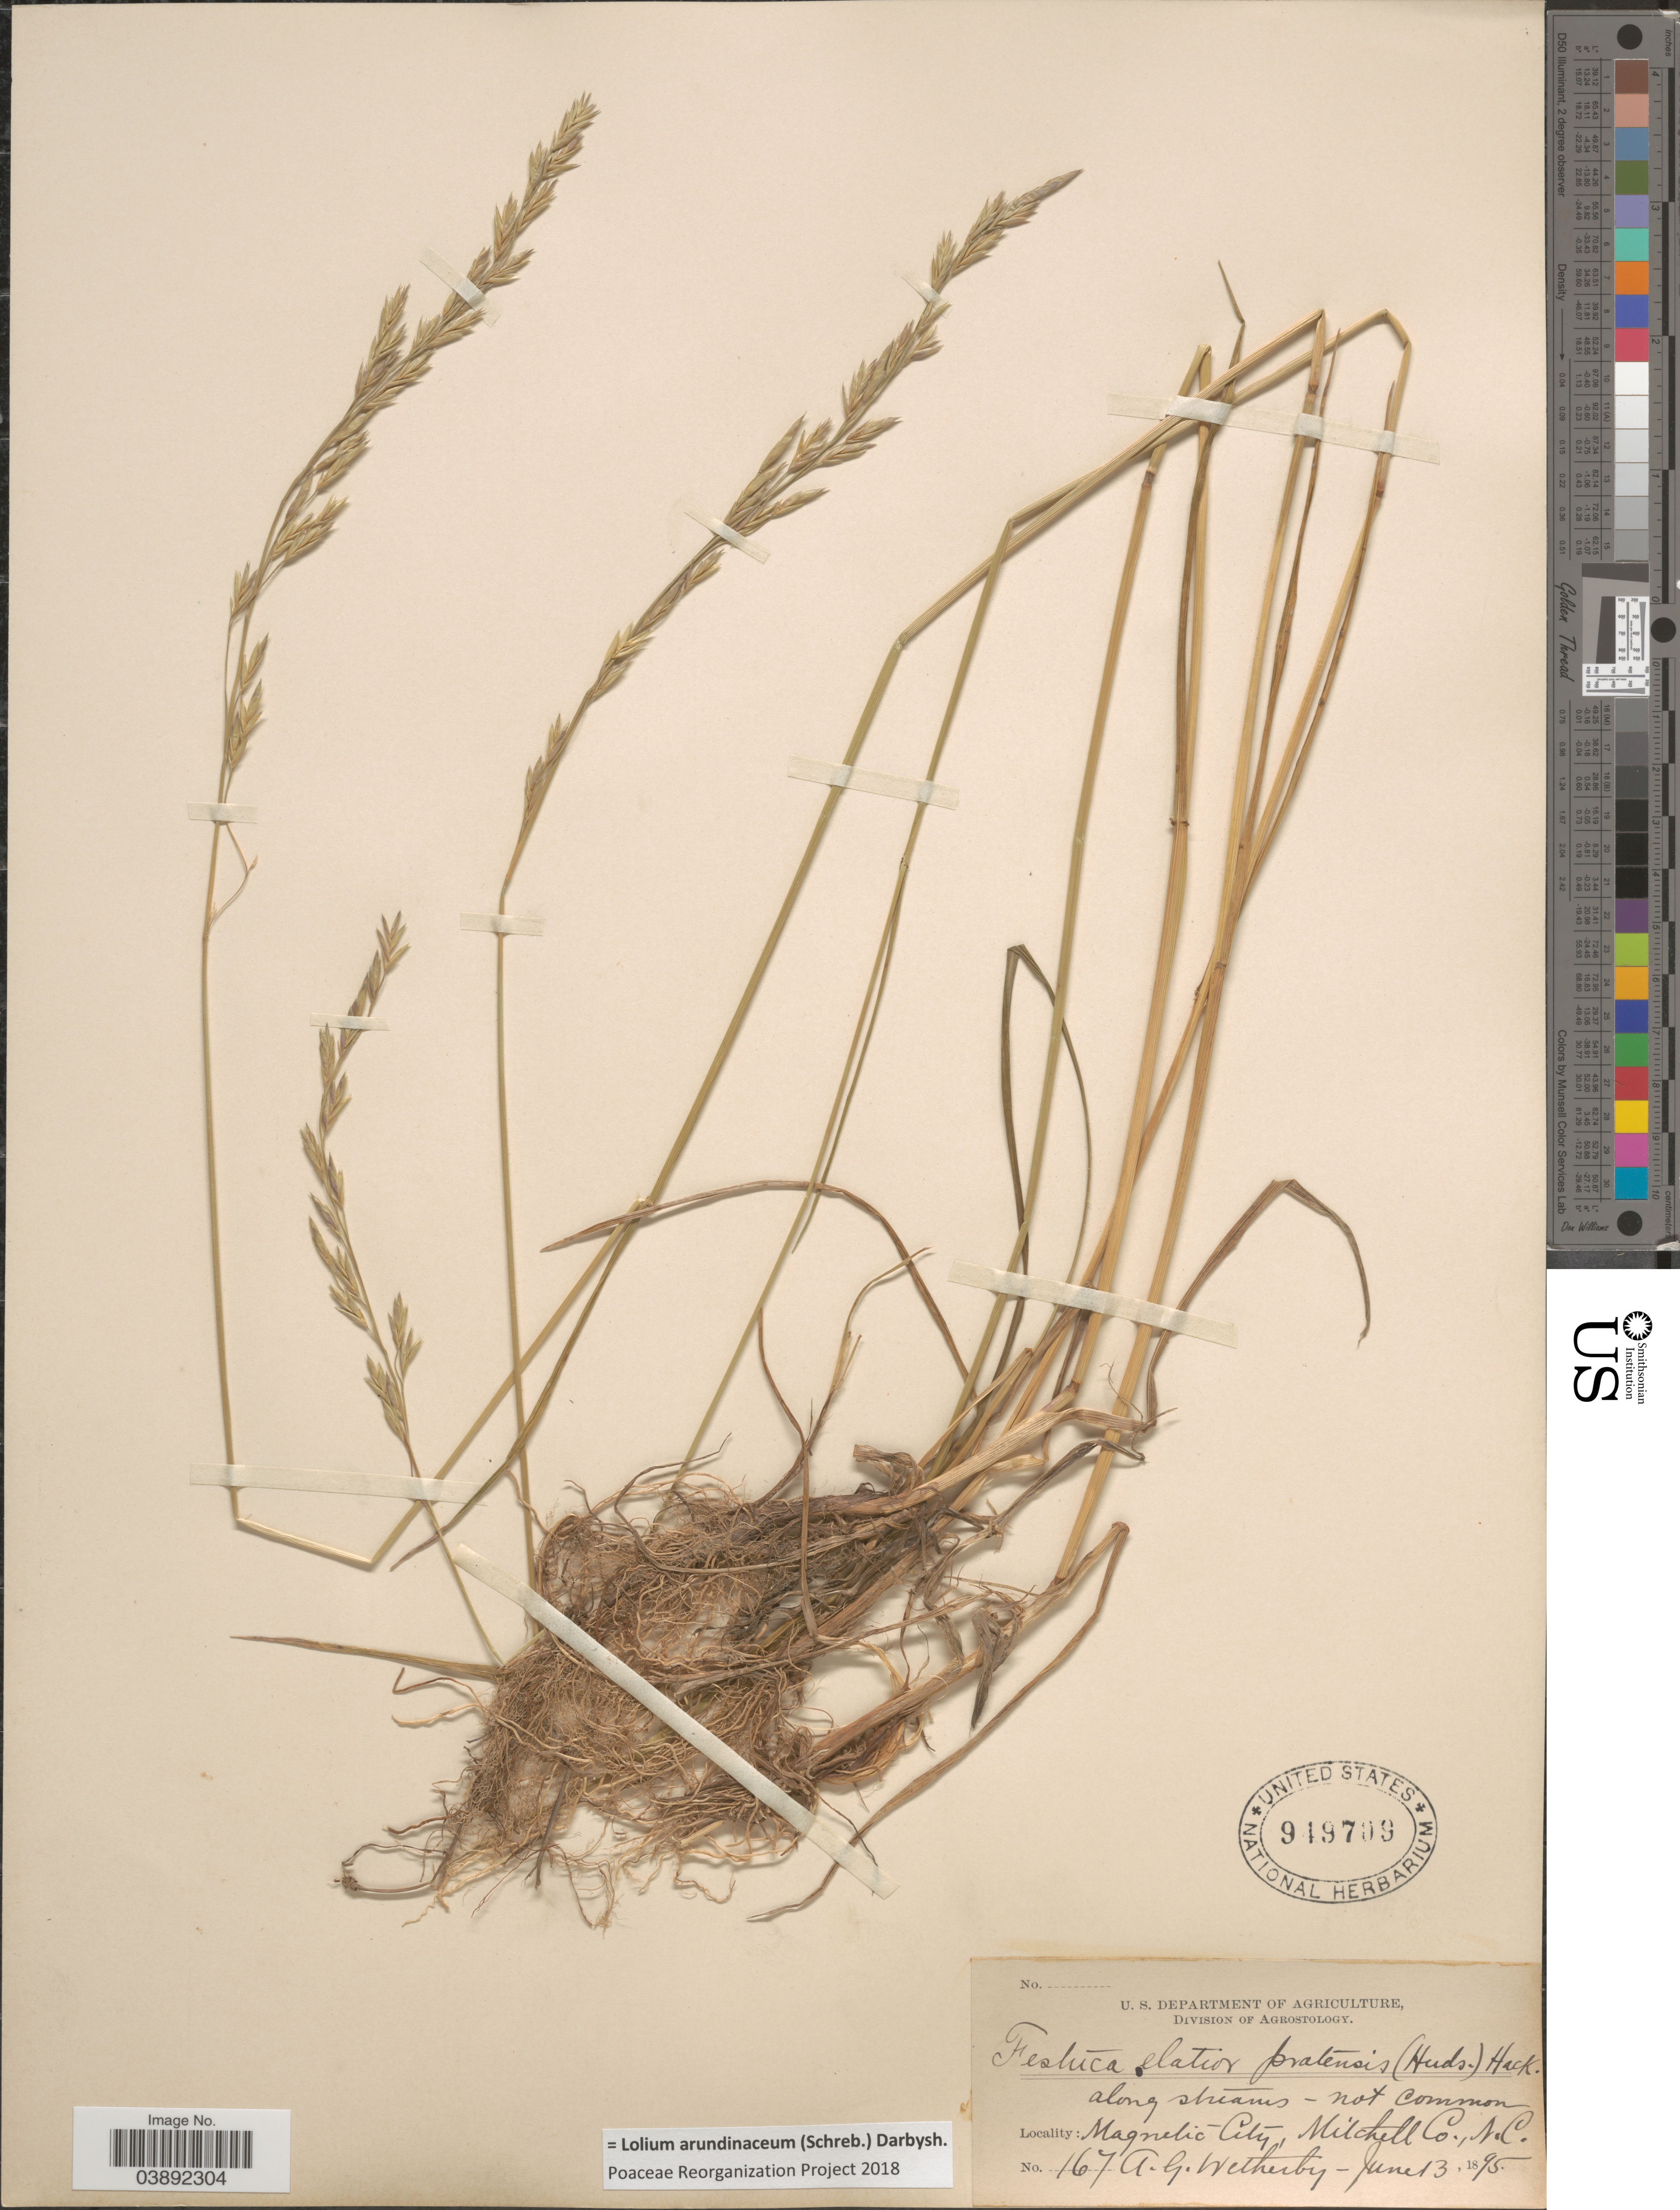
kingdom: Plantae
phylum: Tracheophyta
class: Liliopsida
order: Poales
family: Poaceae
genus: Lolium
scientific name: Lolium arundinaceum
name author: (Schreb.) Darbysh.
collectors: A. Wetherby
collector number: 167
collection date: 1895-06-13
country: United States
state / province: North Carolina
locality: Along streams. Magnetic City, Mitchell Co.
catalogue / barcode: US 949709